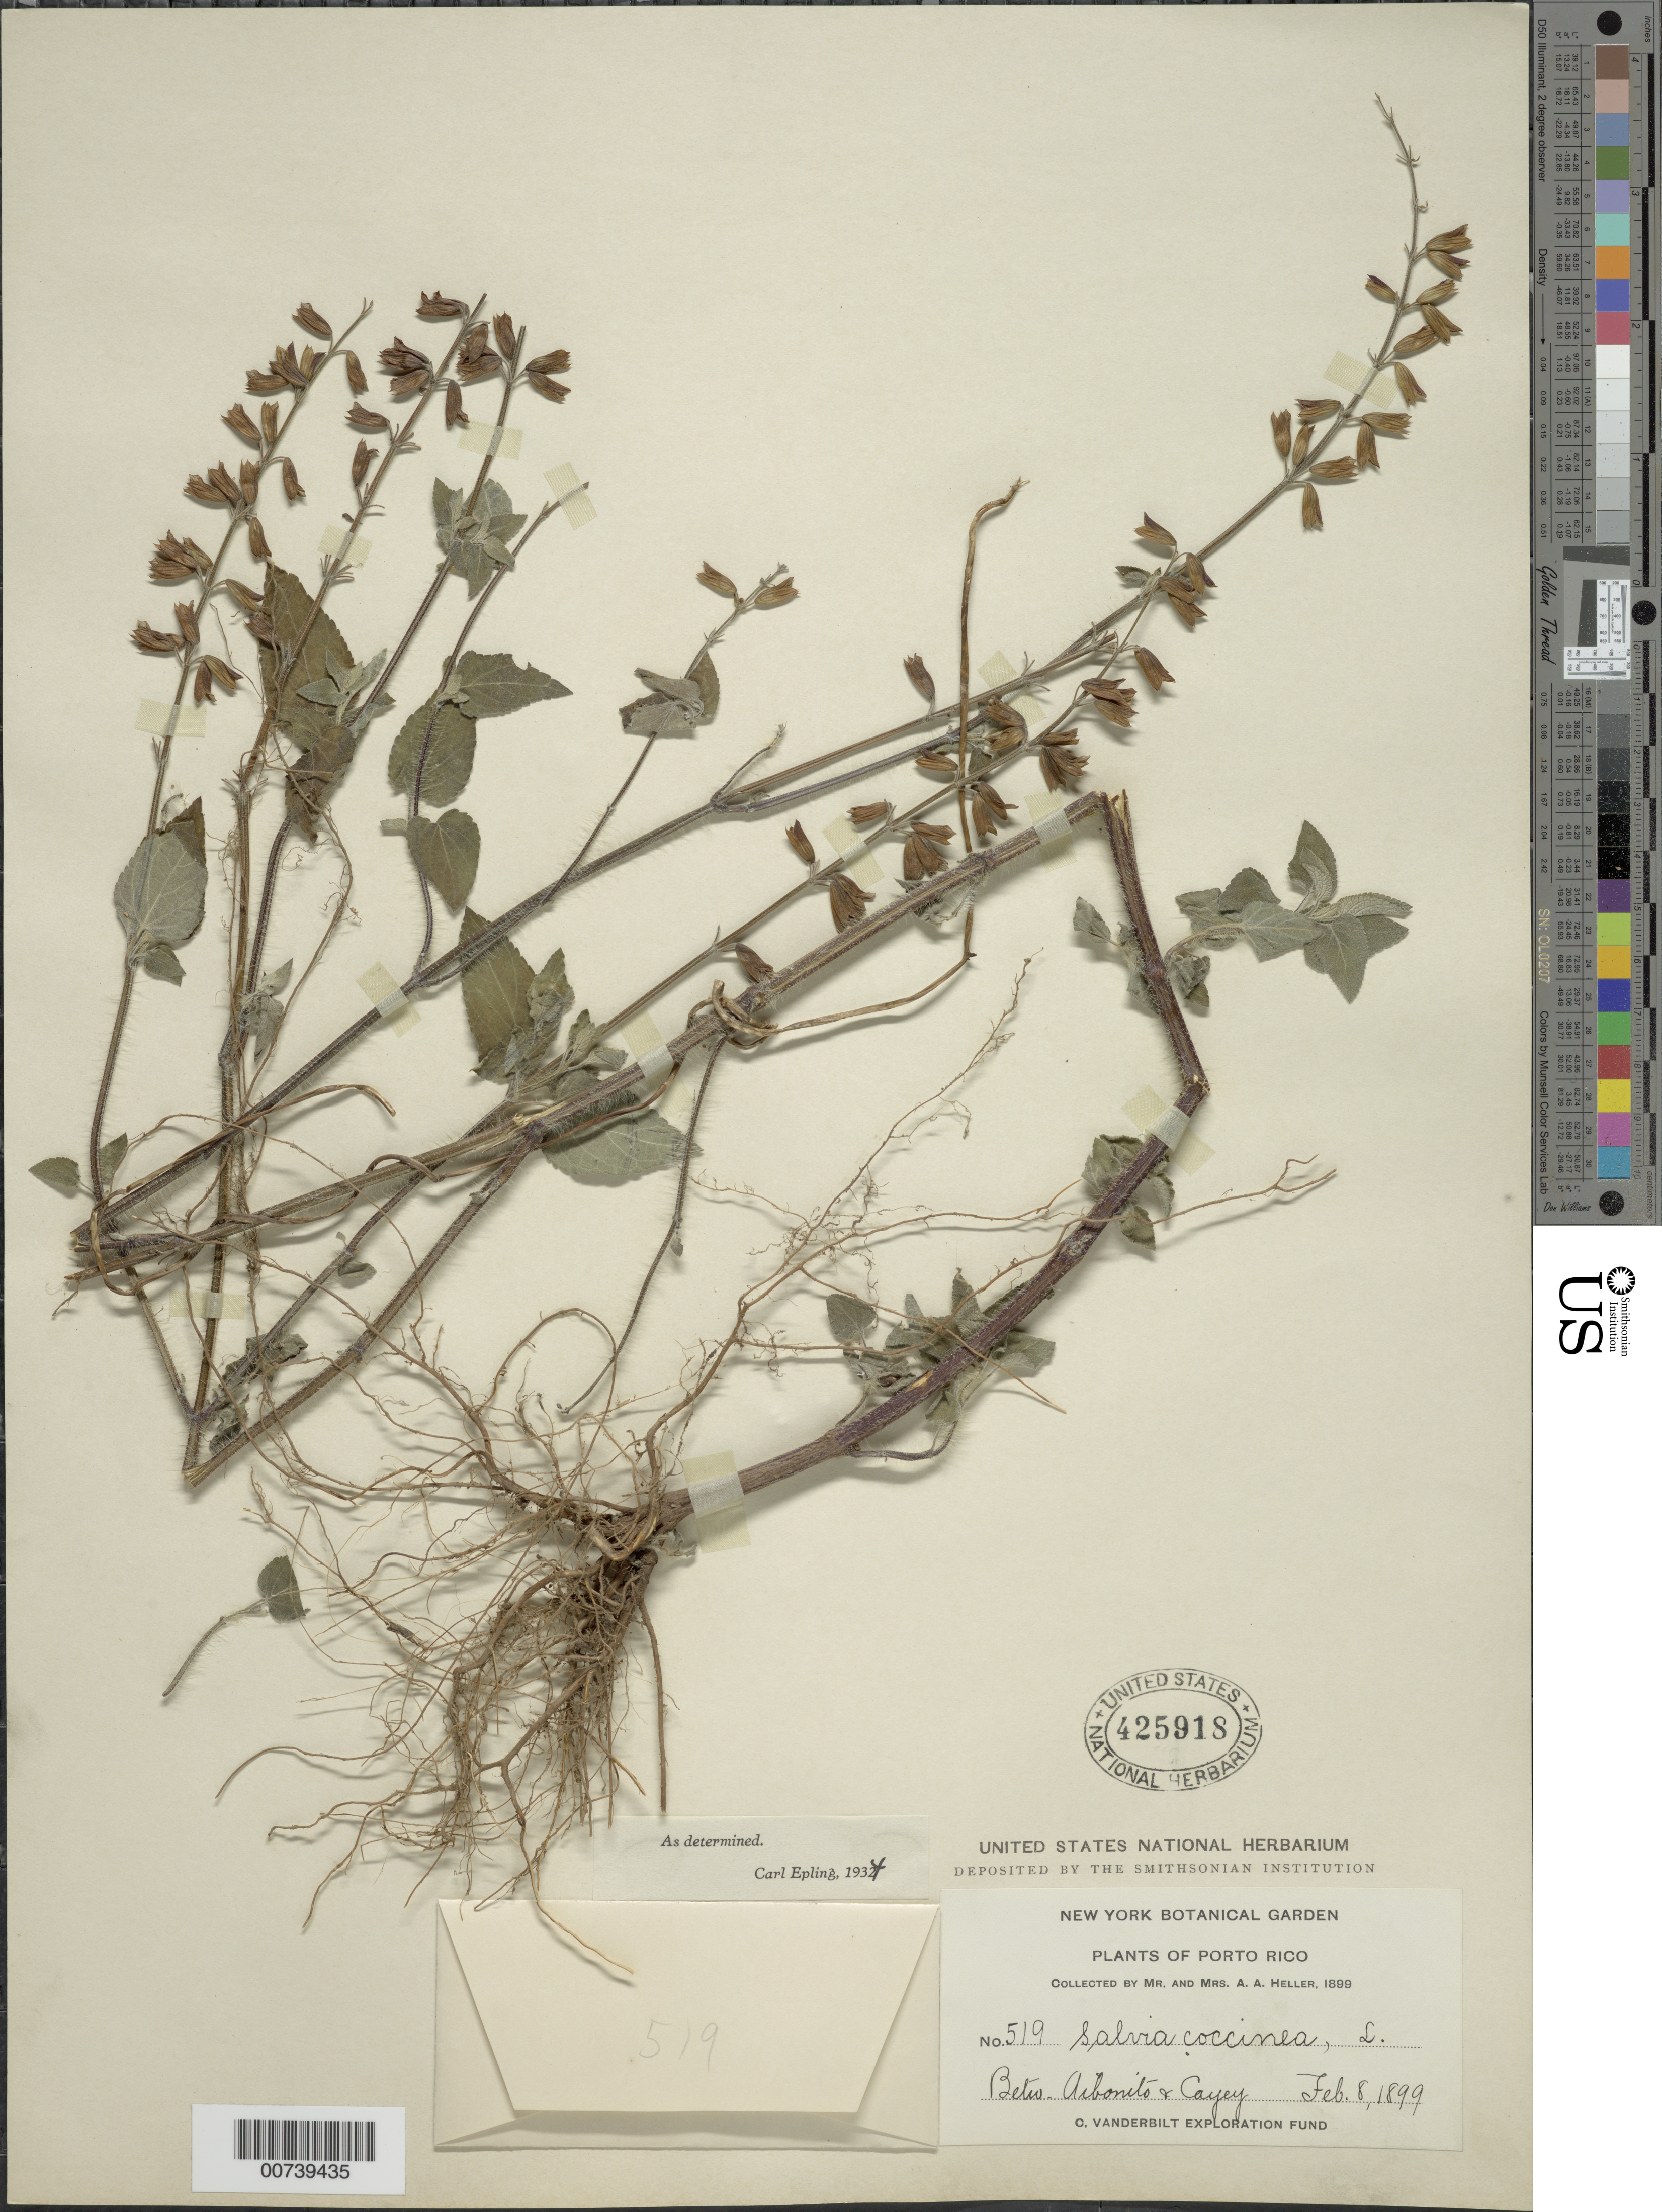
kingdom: Plantae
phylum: Tracheophyta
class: Magnoliopsida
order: Lamiales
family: Lamiaceae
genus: Salvia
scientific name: Salvia coccinea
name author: Buc'hoz ex Etl.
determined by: Epling, C. C.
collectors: A. A. Heller & E. G. Heller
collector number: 519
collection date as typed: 08 Feb 1899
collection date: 1899-02-08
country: Puerto Rico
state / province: Abonito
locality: Between Aibonito and Cayey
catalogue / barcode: US 425918